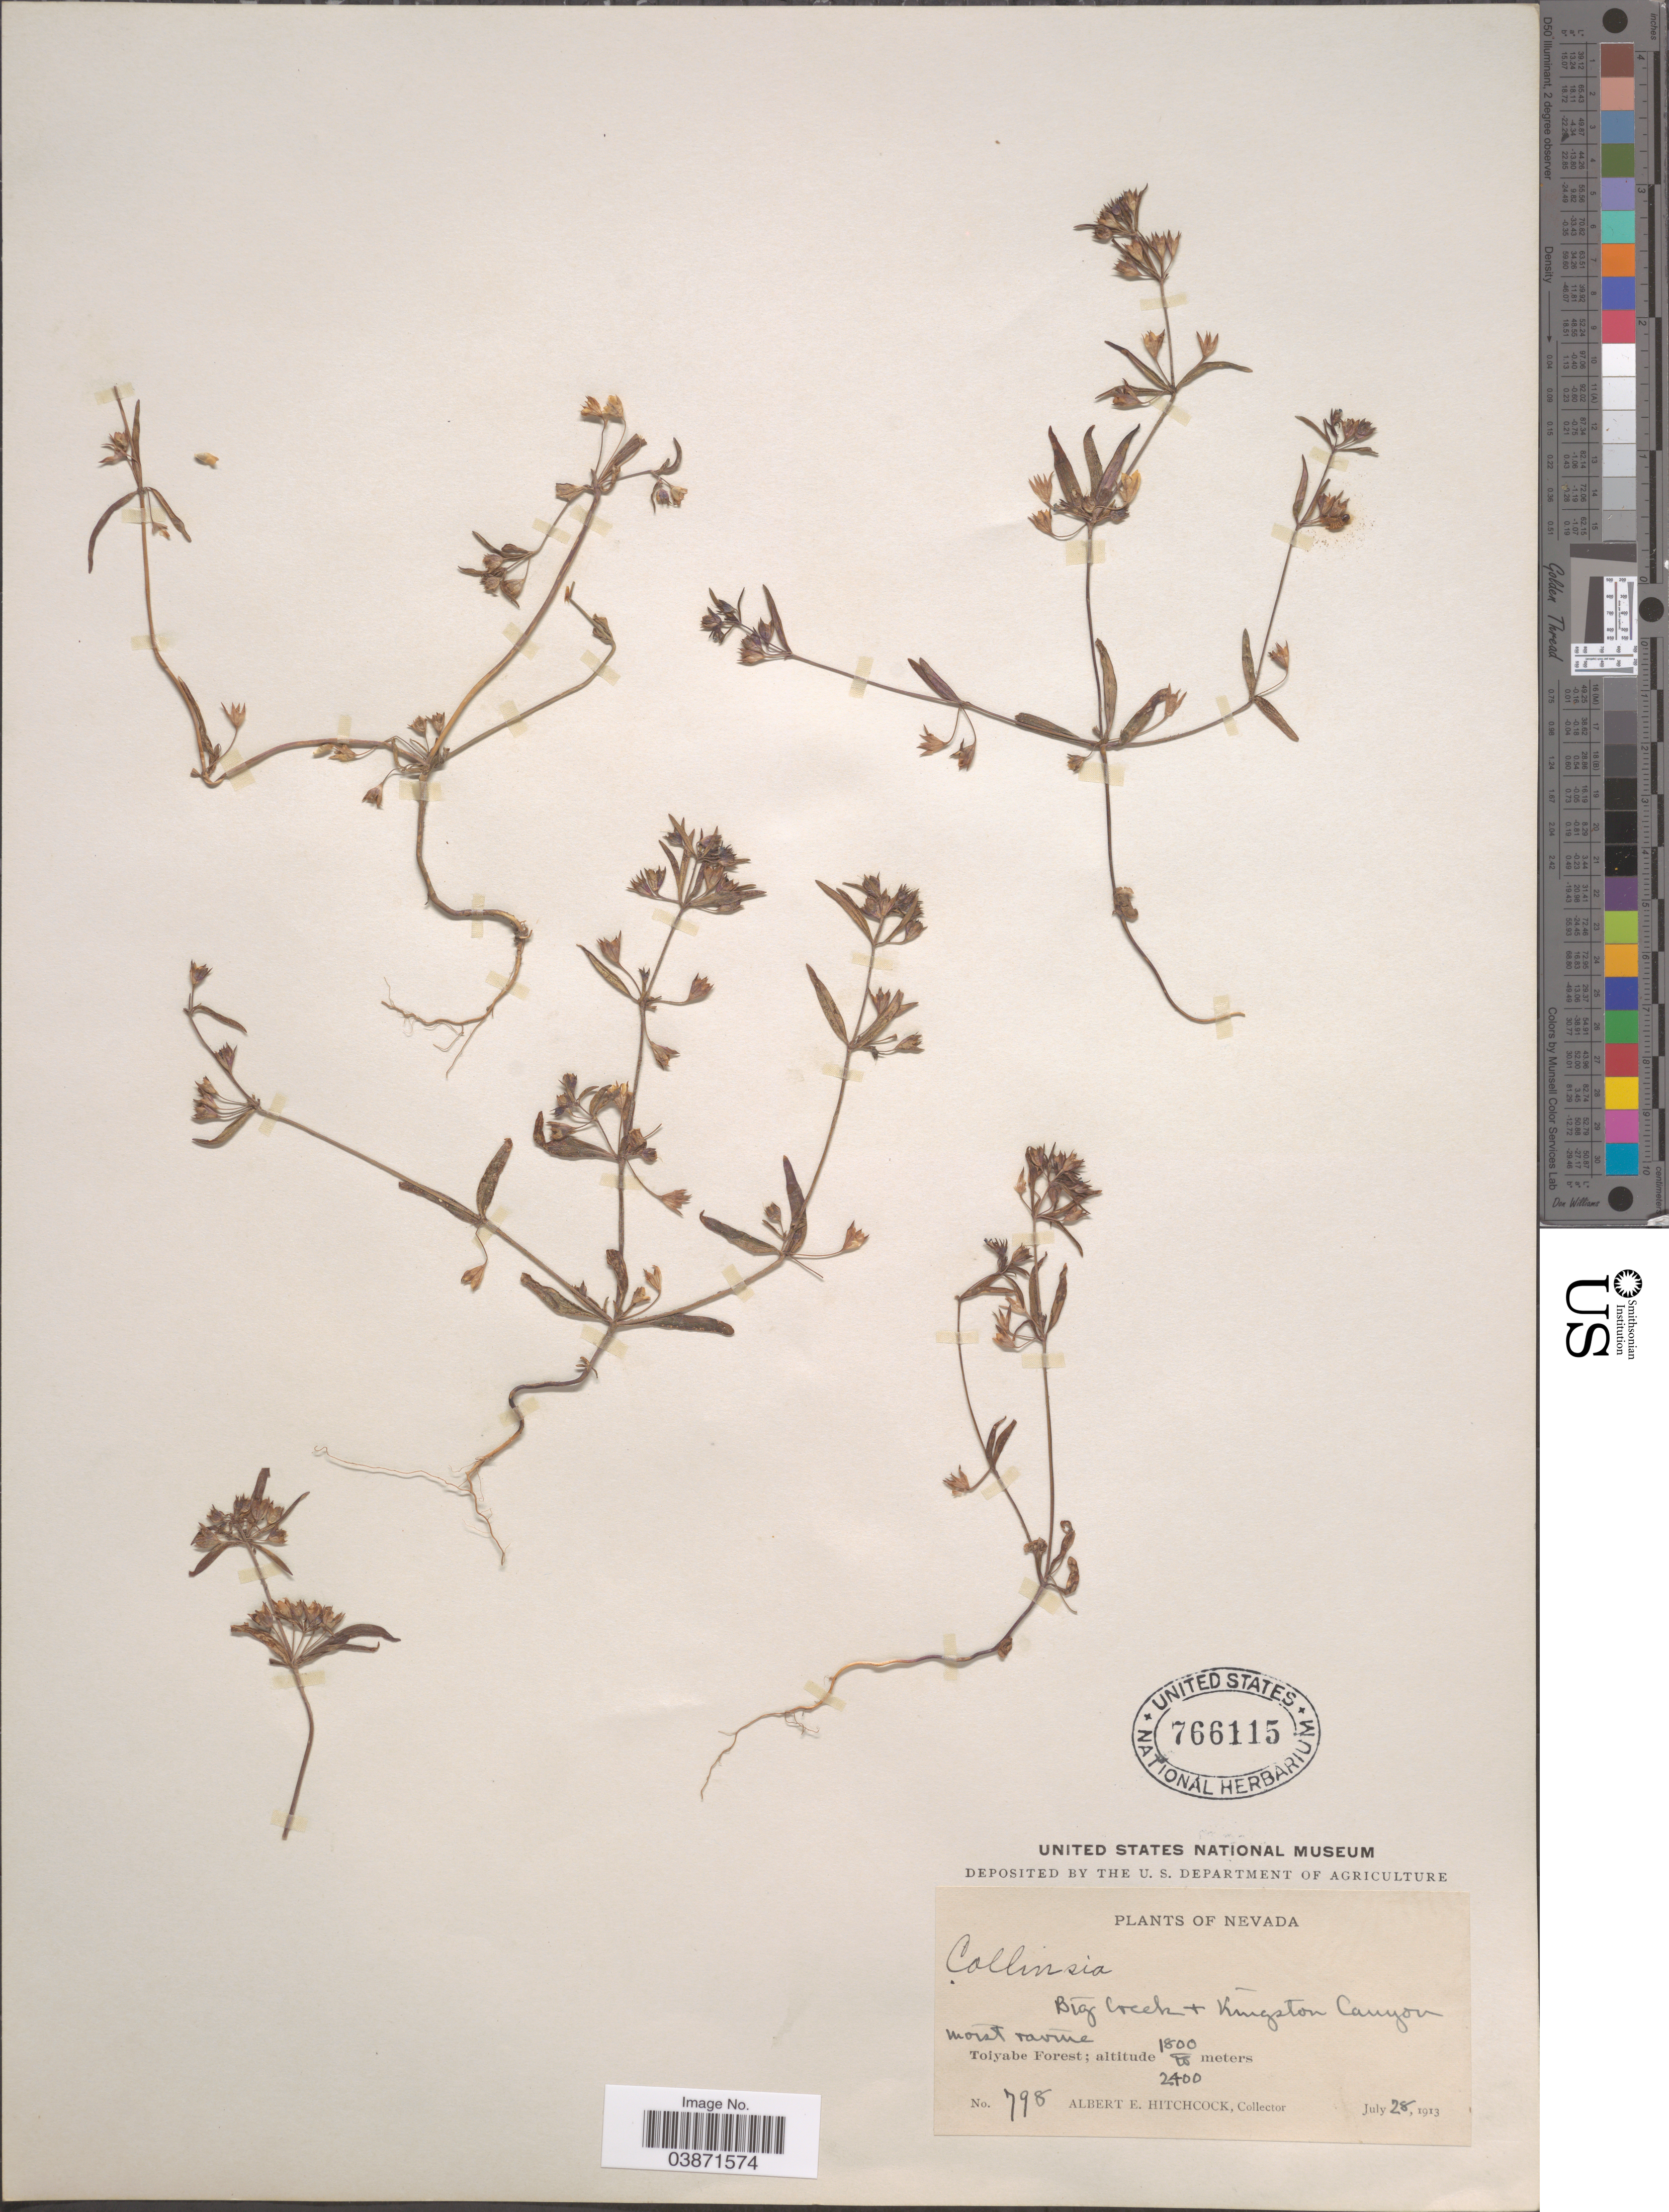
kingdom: Plantae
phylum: Tracheophyta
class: Magnoliopsida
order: Lamiales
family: Plantaginaceae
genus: Collinsia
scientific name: Collinsia sp.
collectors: A. Hitchcock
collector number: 795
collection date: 1913-07-28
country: United States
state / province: Nevada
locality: Big Creek + Kingston Canyon. Toiyabe Forest.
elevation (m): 1800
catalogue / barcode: US 766115